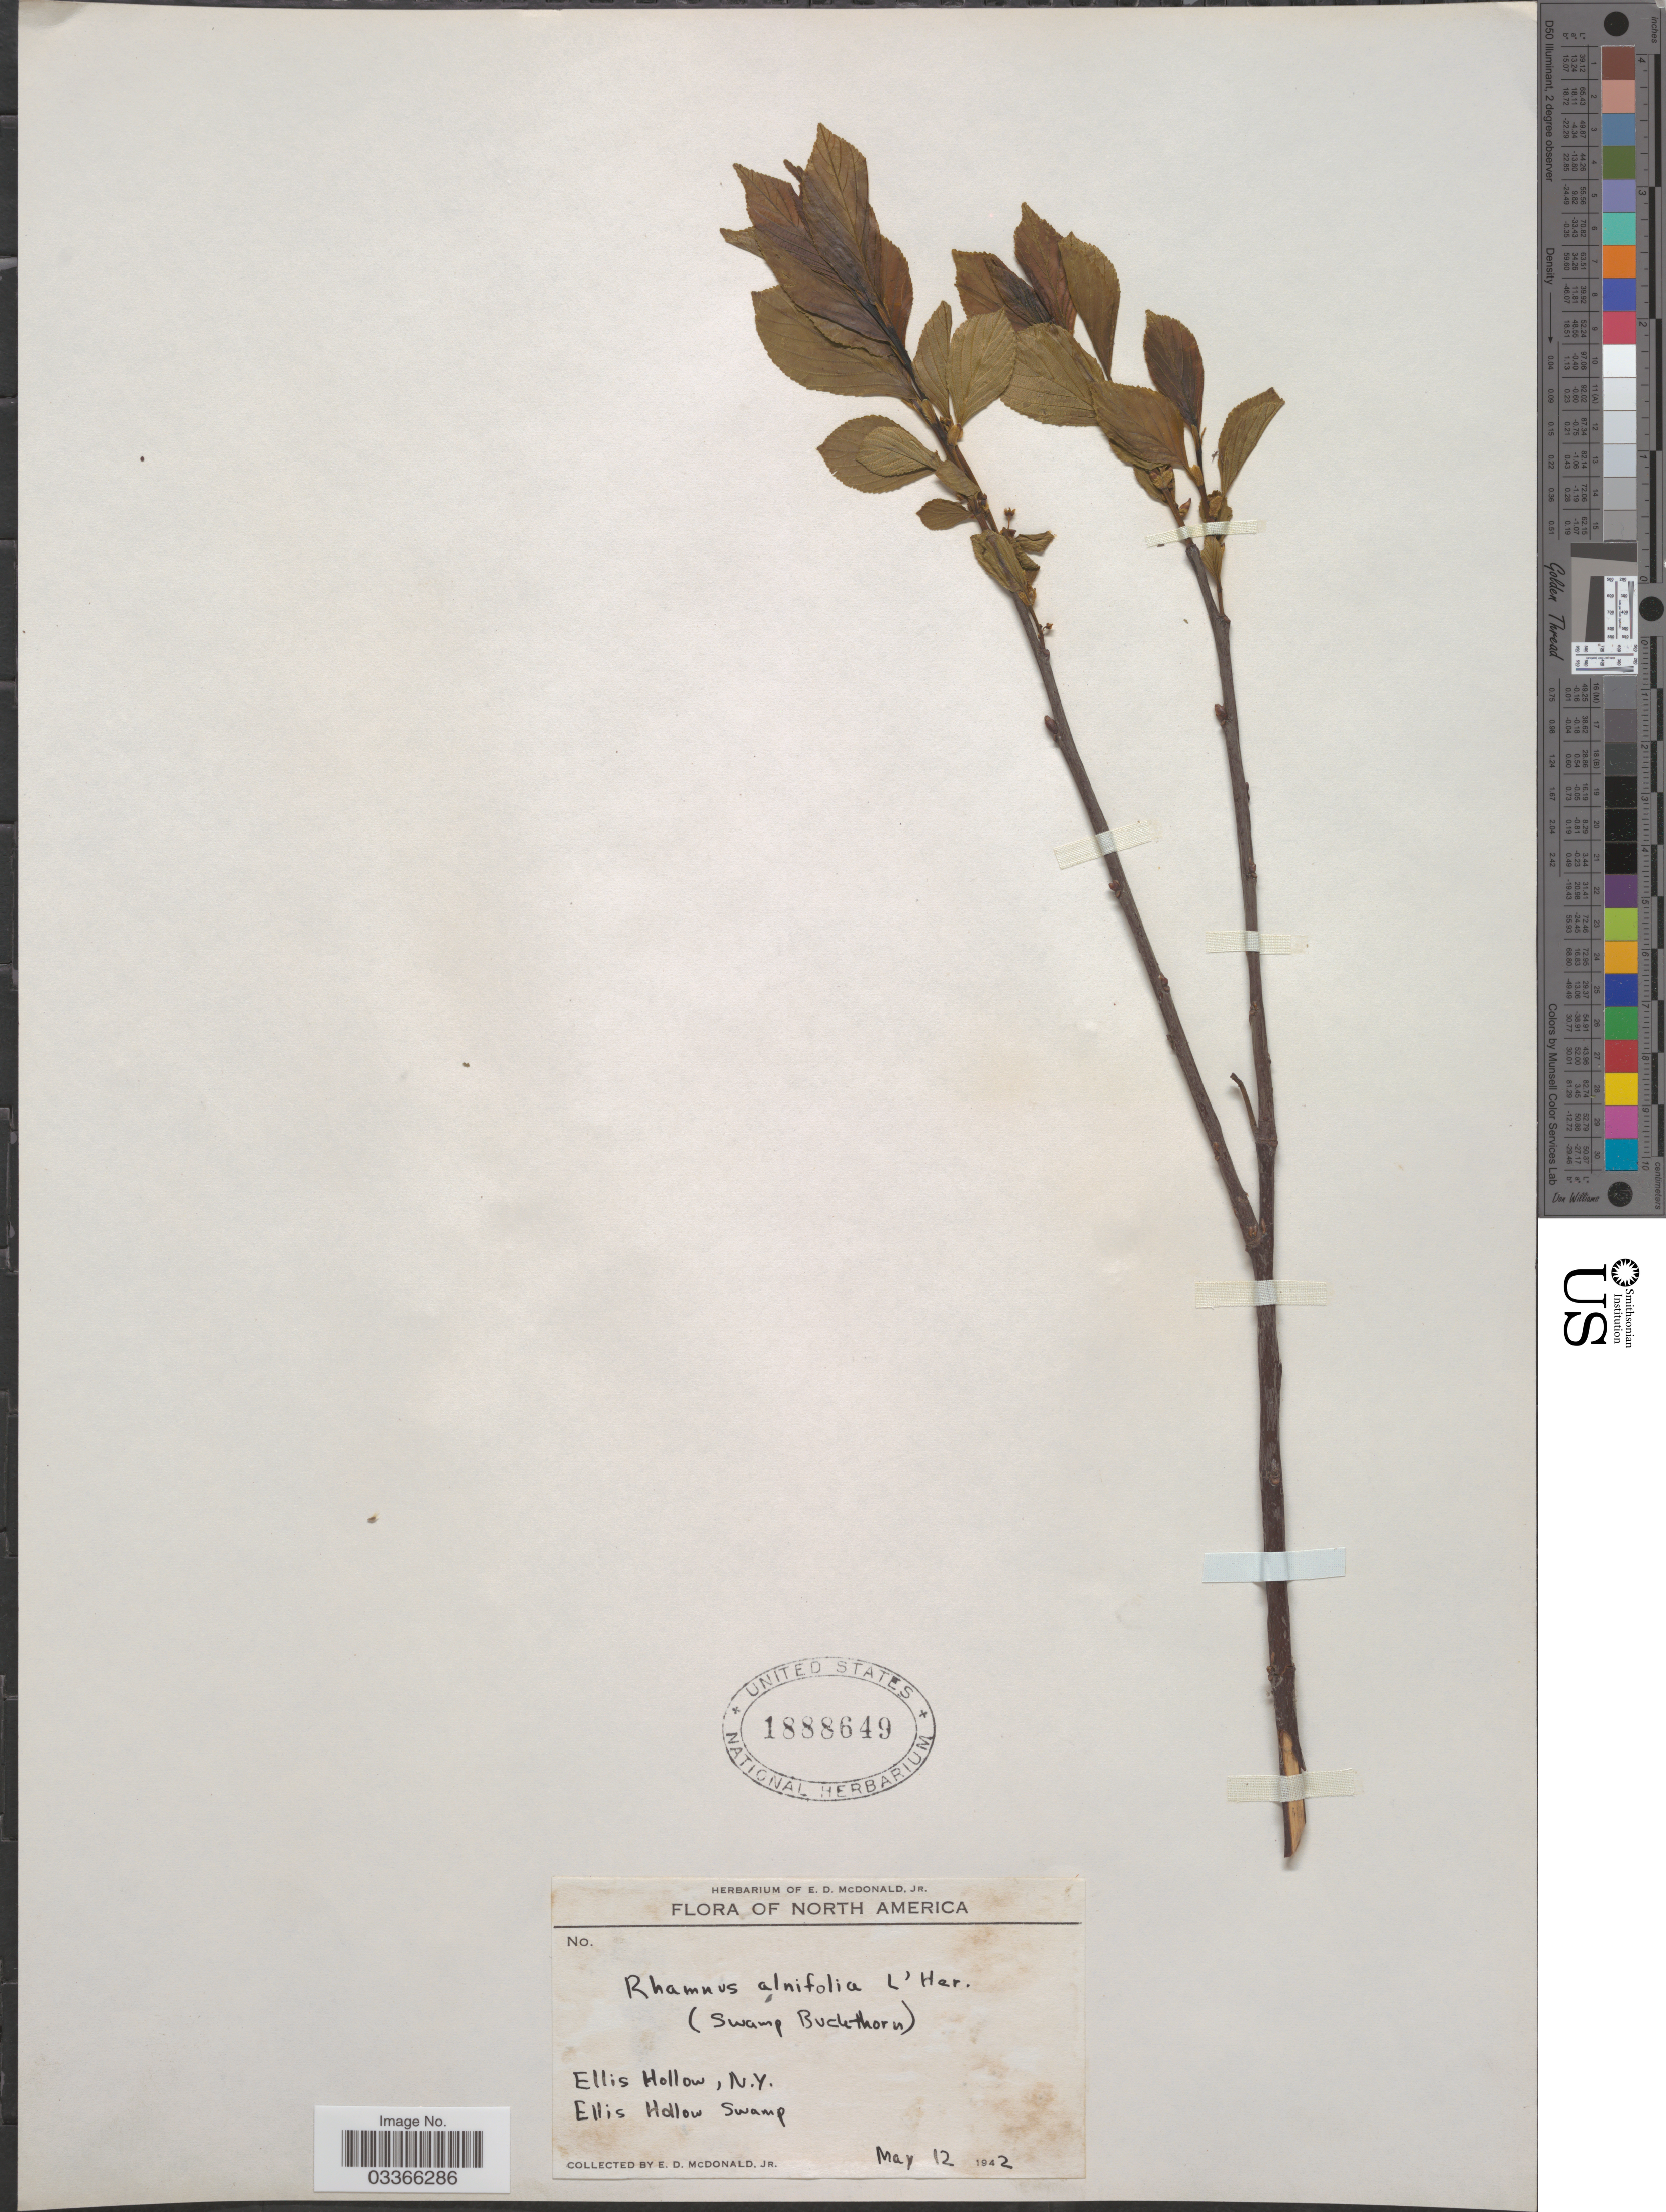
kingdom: Plantae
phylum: Tracheophyta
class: Magnoliopsida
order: Rosales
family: Rhamnaceae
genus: Rhamnus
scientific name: Rhamnus alnifolia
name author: L'Hér.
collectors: E. D. McDonald Jr.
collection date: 1942-05-12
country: United States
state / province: New York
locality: Ellis Hollow, Ellis Hollow Swamp.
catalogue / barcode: US 1888649